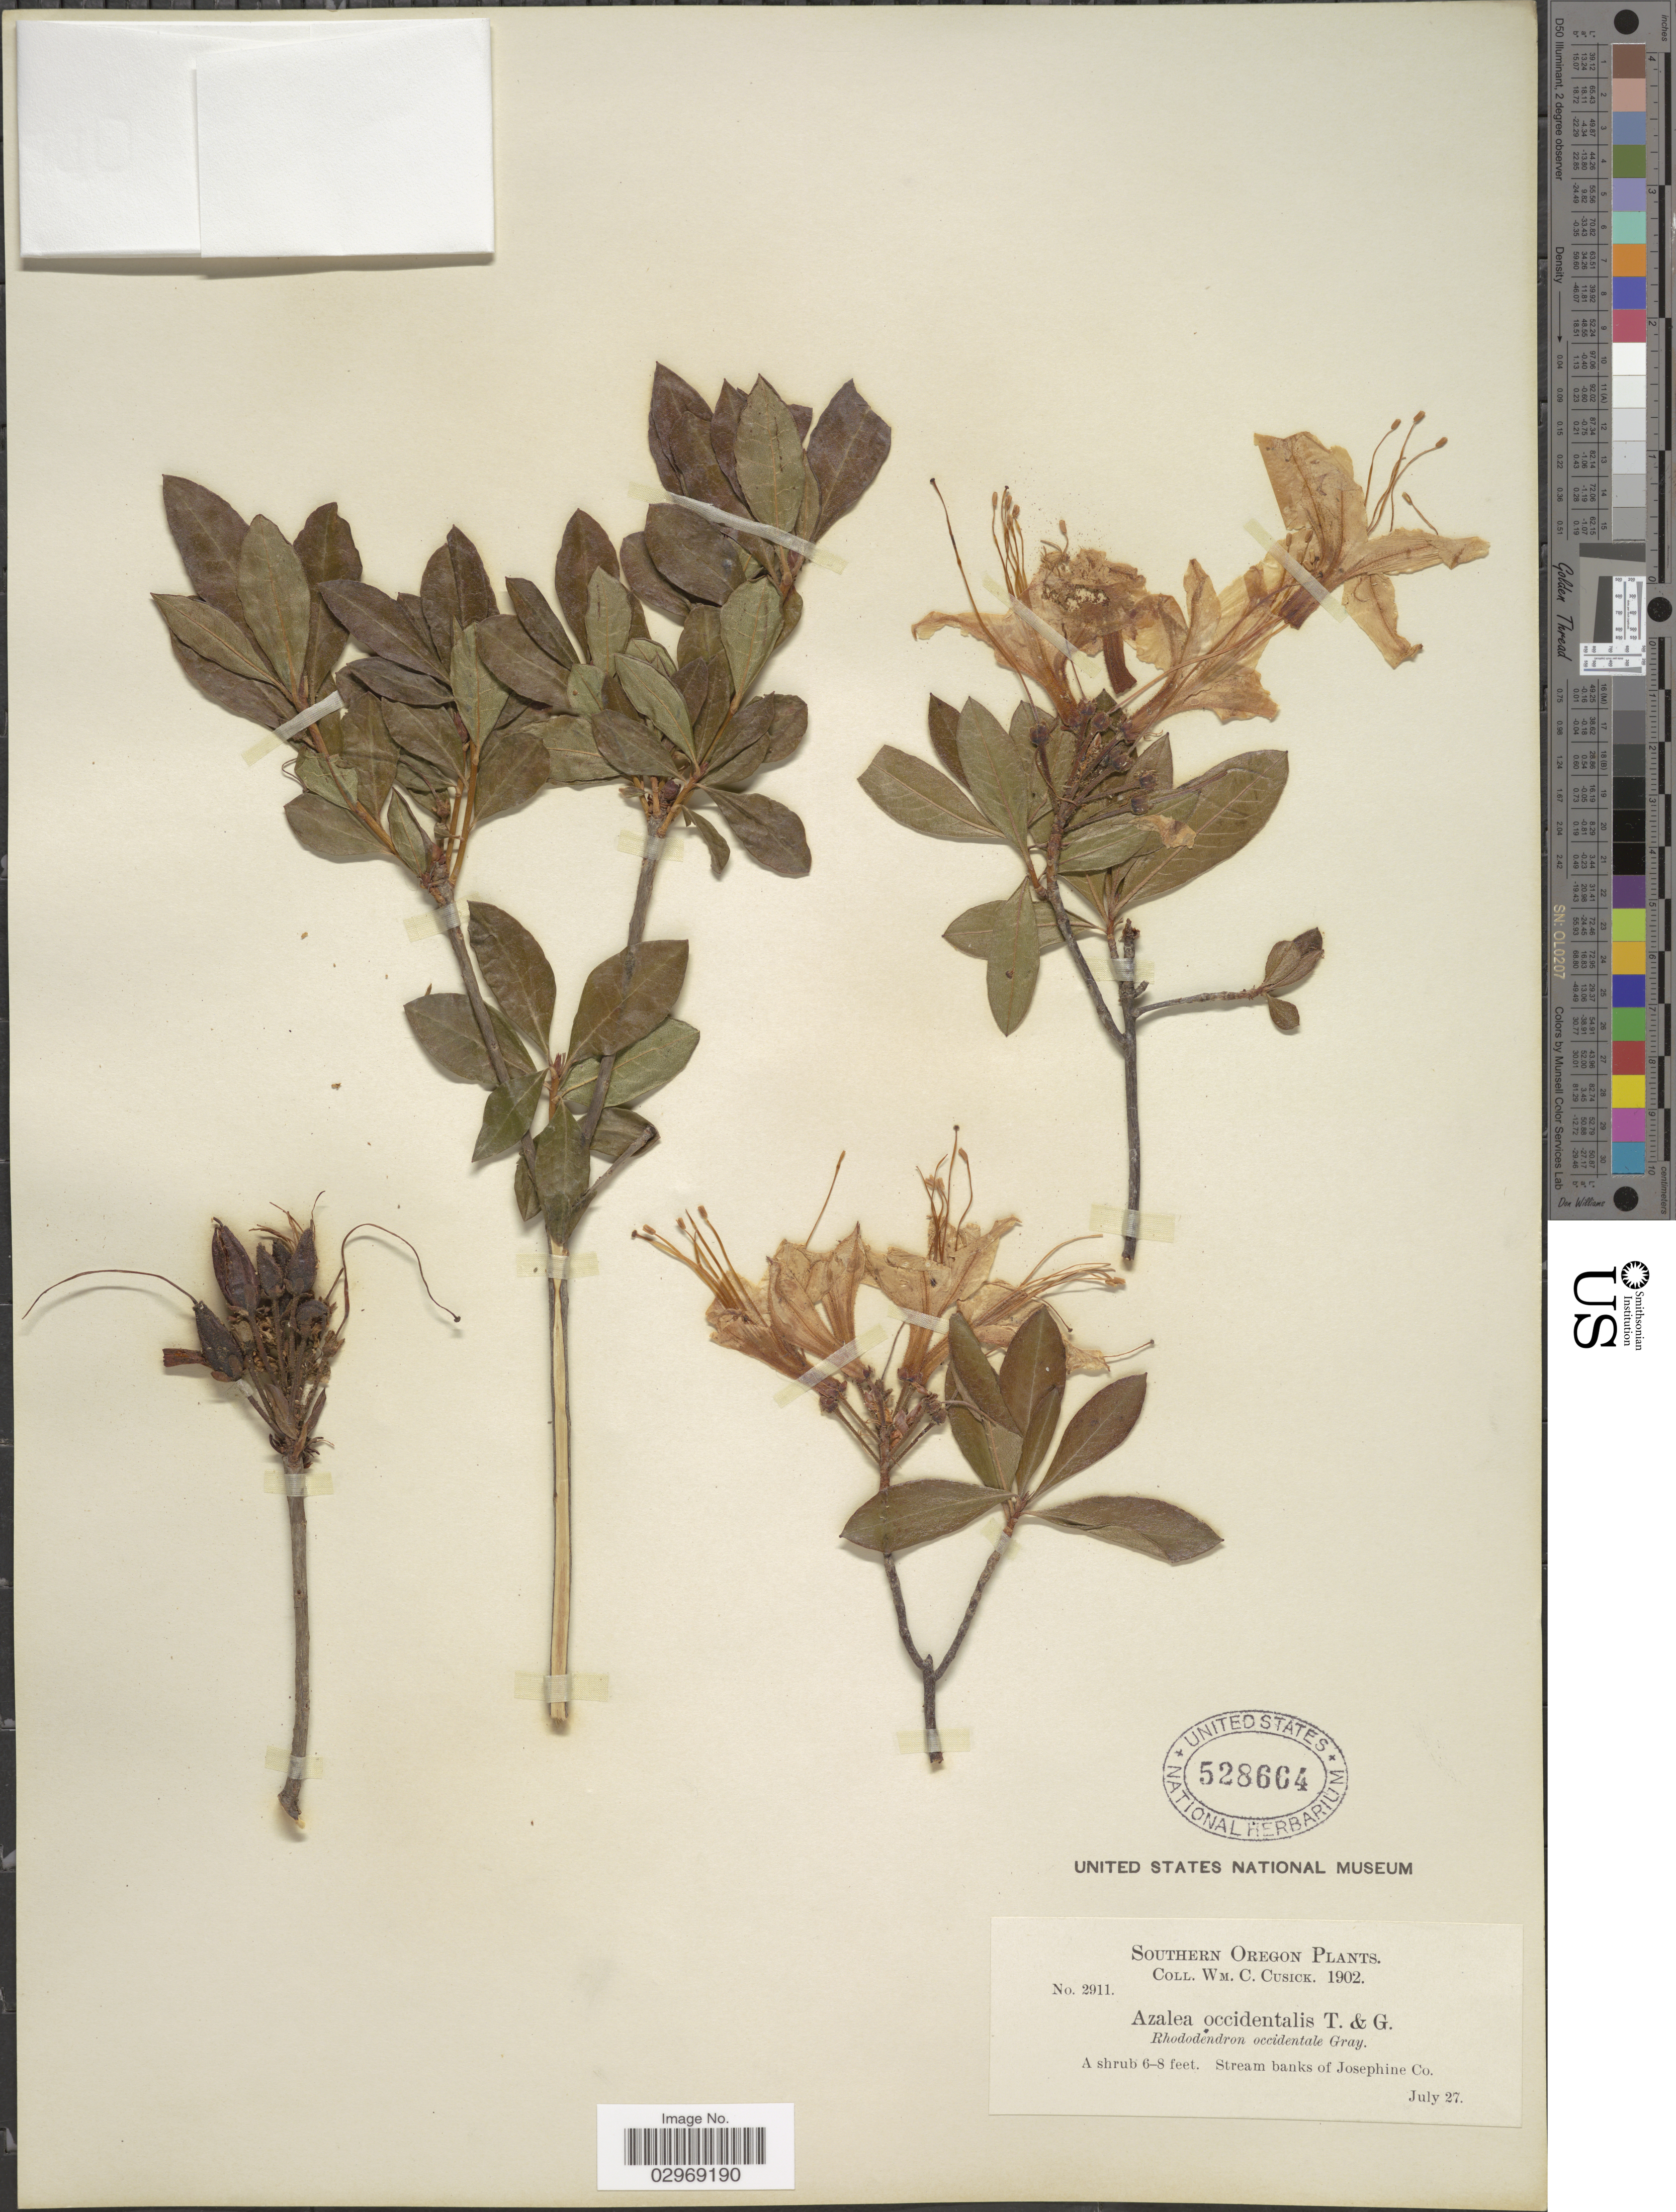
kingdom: Plantae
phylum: Tracheophyta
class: Magnoliopsida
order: Ericales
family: Ericaceae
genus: Rhododendron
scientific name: Rhododendron occidentale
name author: (Torr. & A. Gray) A. Gray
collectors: W. C. Cusick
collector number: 2911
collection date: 1902-07-27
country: United States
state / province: Oregon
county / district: Josephine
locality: Southern Oregon. Stream banks of Josephine Co.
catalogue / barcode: US 528664